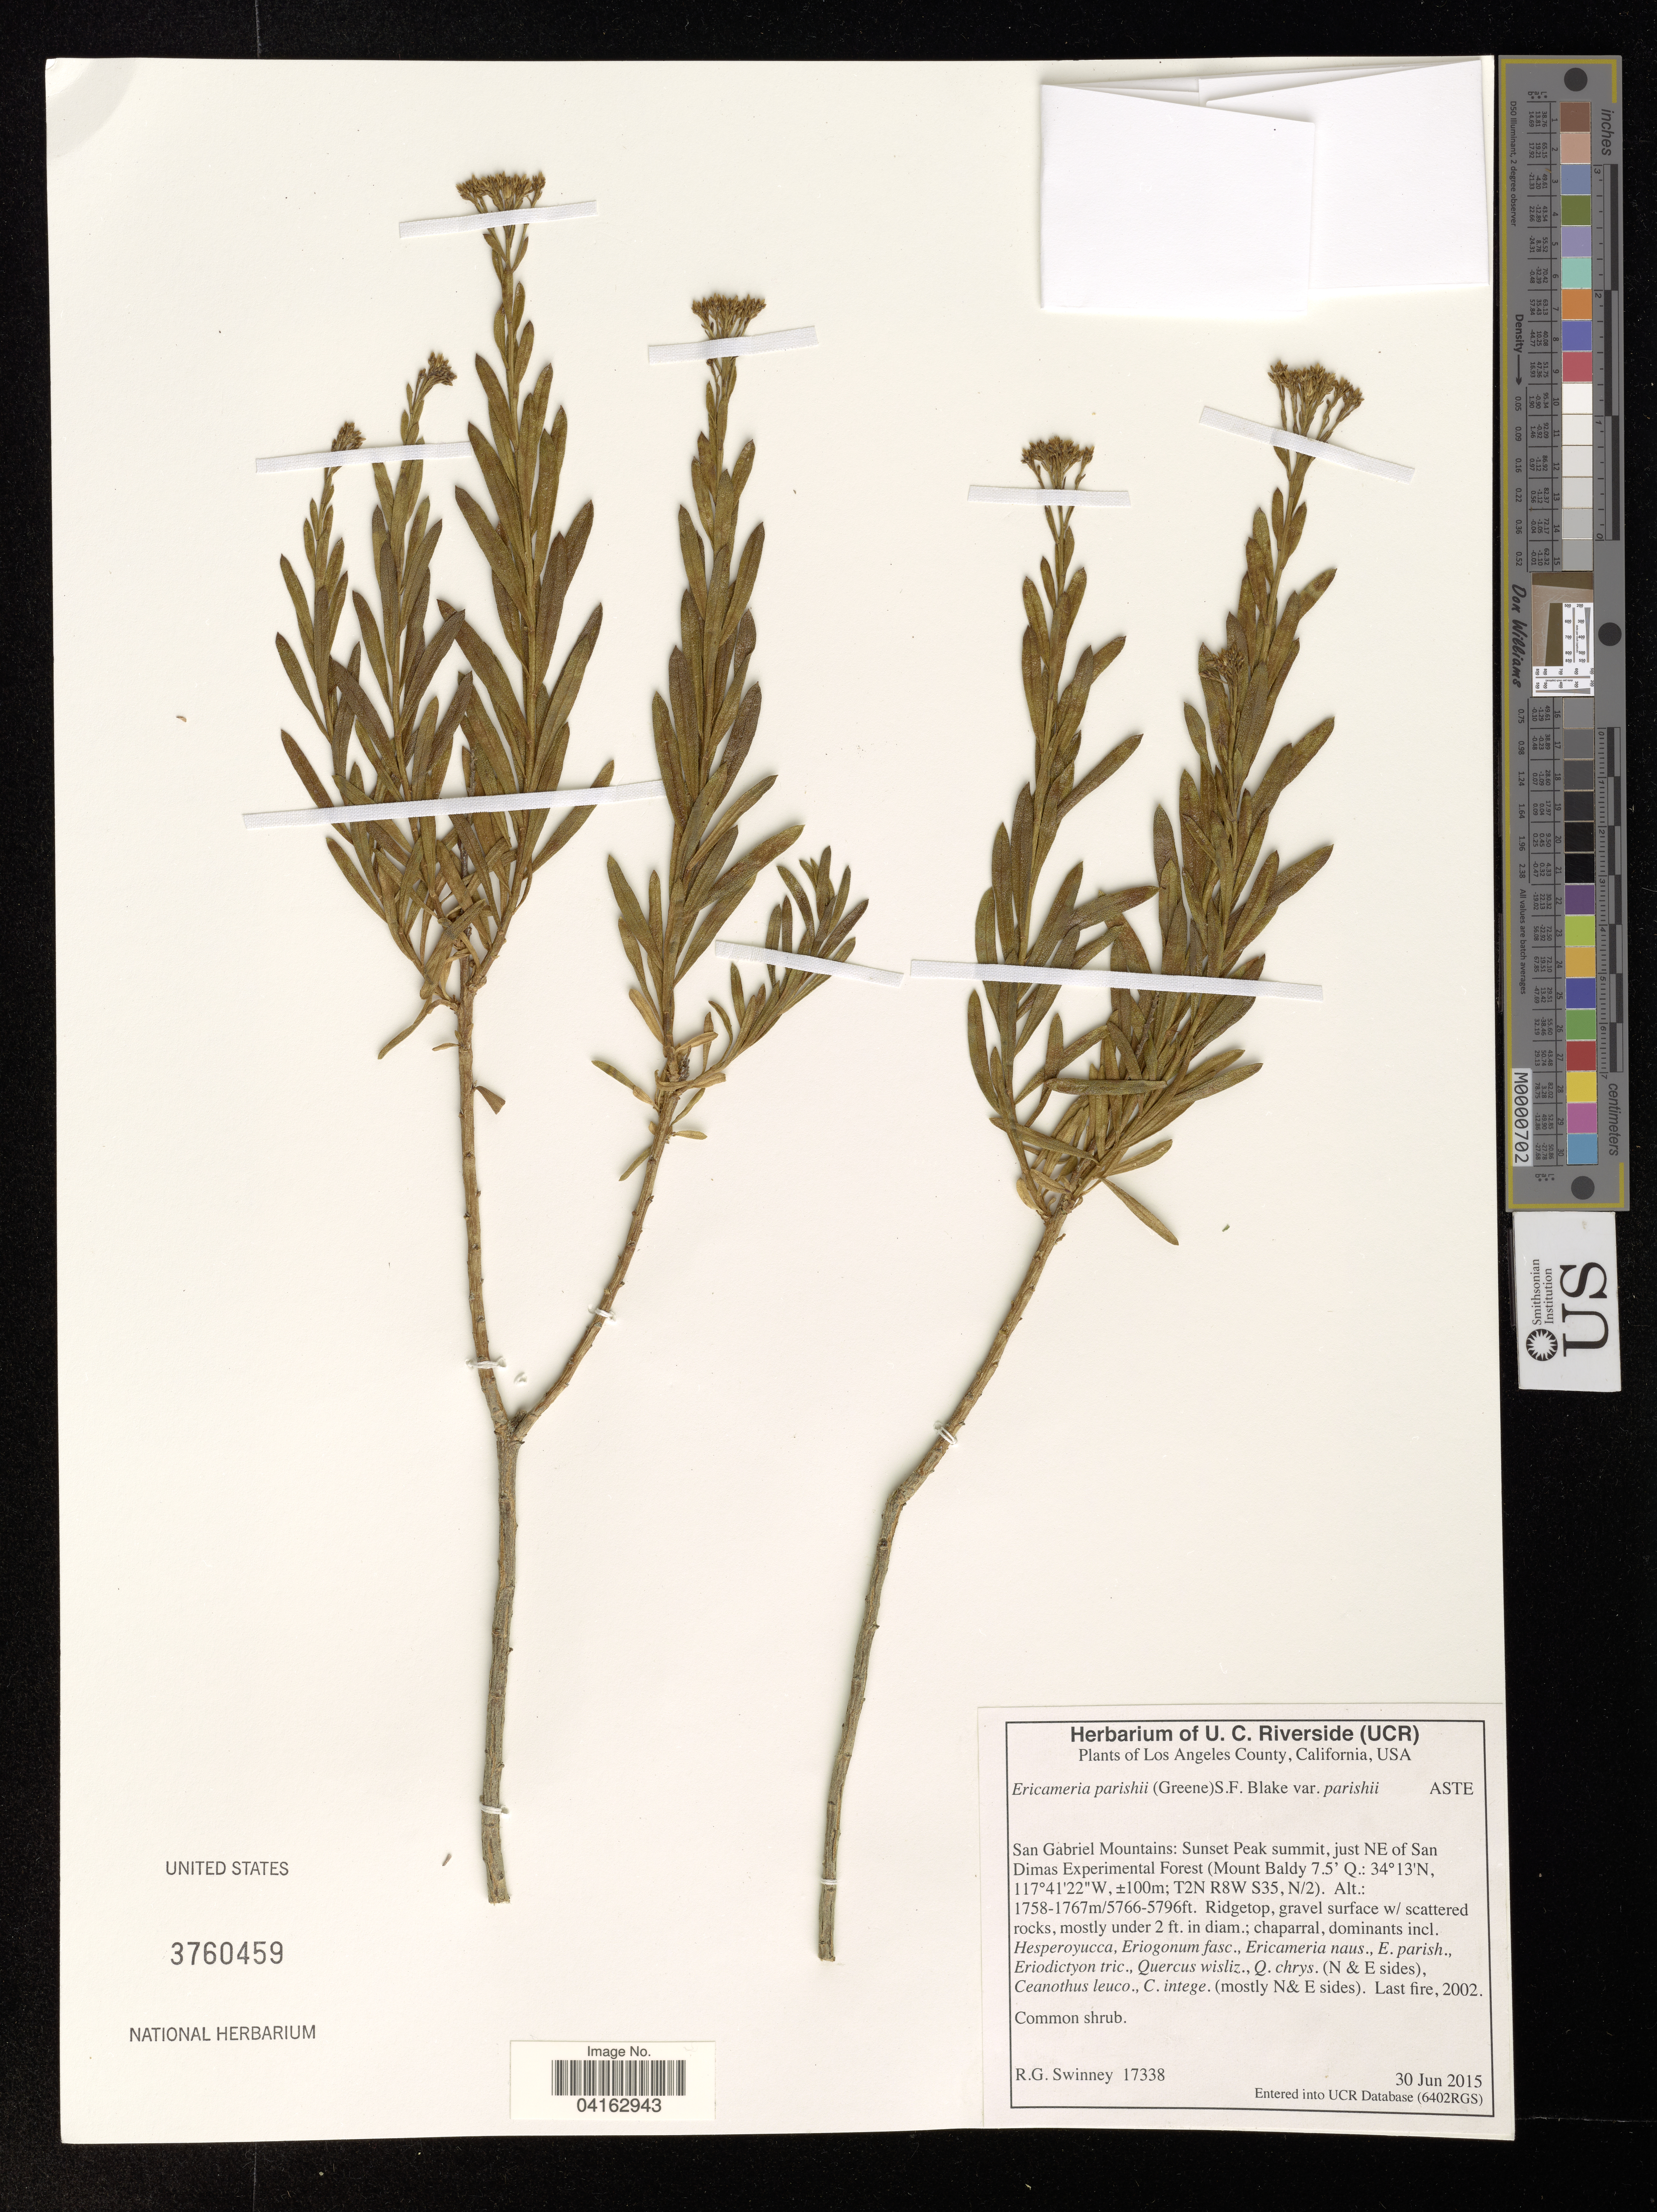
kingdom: Plantae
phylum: Tracheophyta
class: Magnoliopsida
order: Asterales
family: Asteraceae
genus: Ericameria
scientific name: Ericameria parishii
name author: (Greene) H.M. Hall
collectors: R. Swinney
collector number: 17338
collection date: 2015-06-30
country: United States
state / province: California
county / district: Los Angeles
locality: Los Angeles County. San Gabriel Mountains: Sunset Peak summit, just NE of San Dimas Experimental Forest (Mount Baldy 7.5', ± 100 m; T2N R8W S35, N/2).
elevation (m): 1758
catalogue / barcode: US 3760459